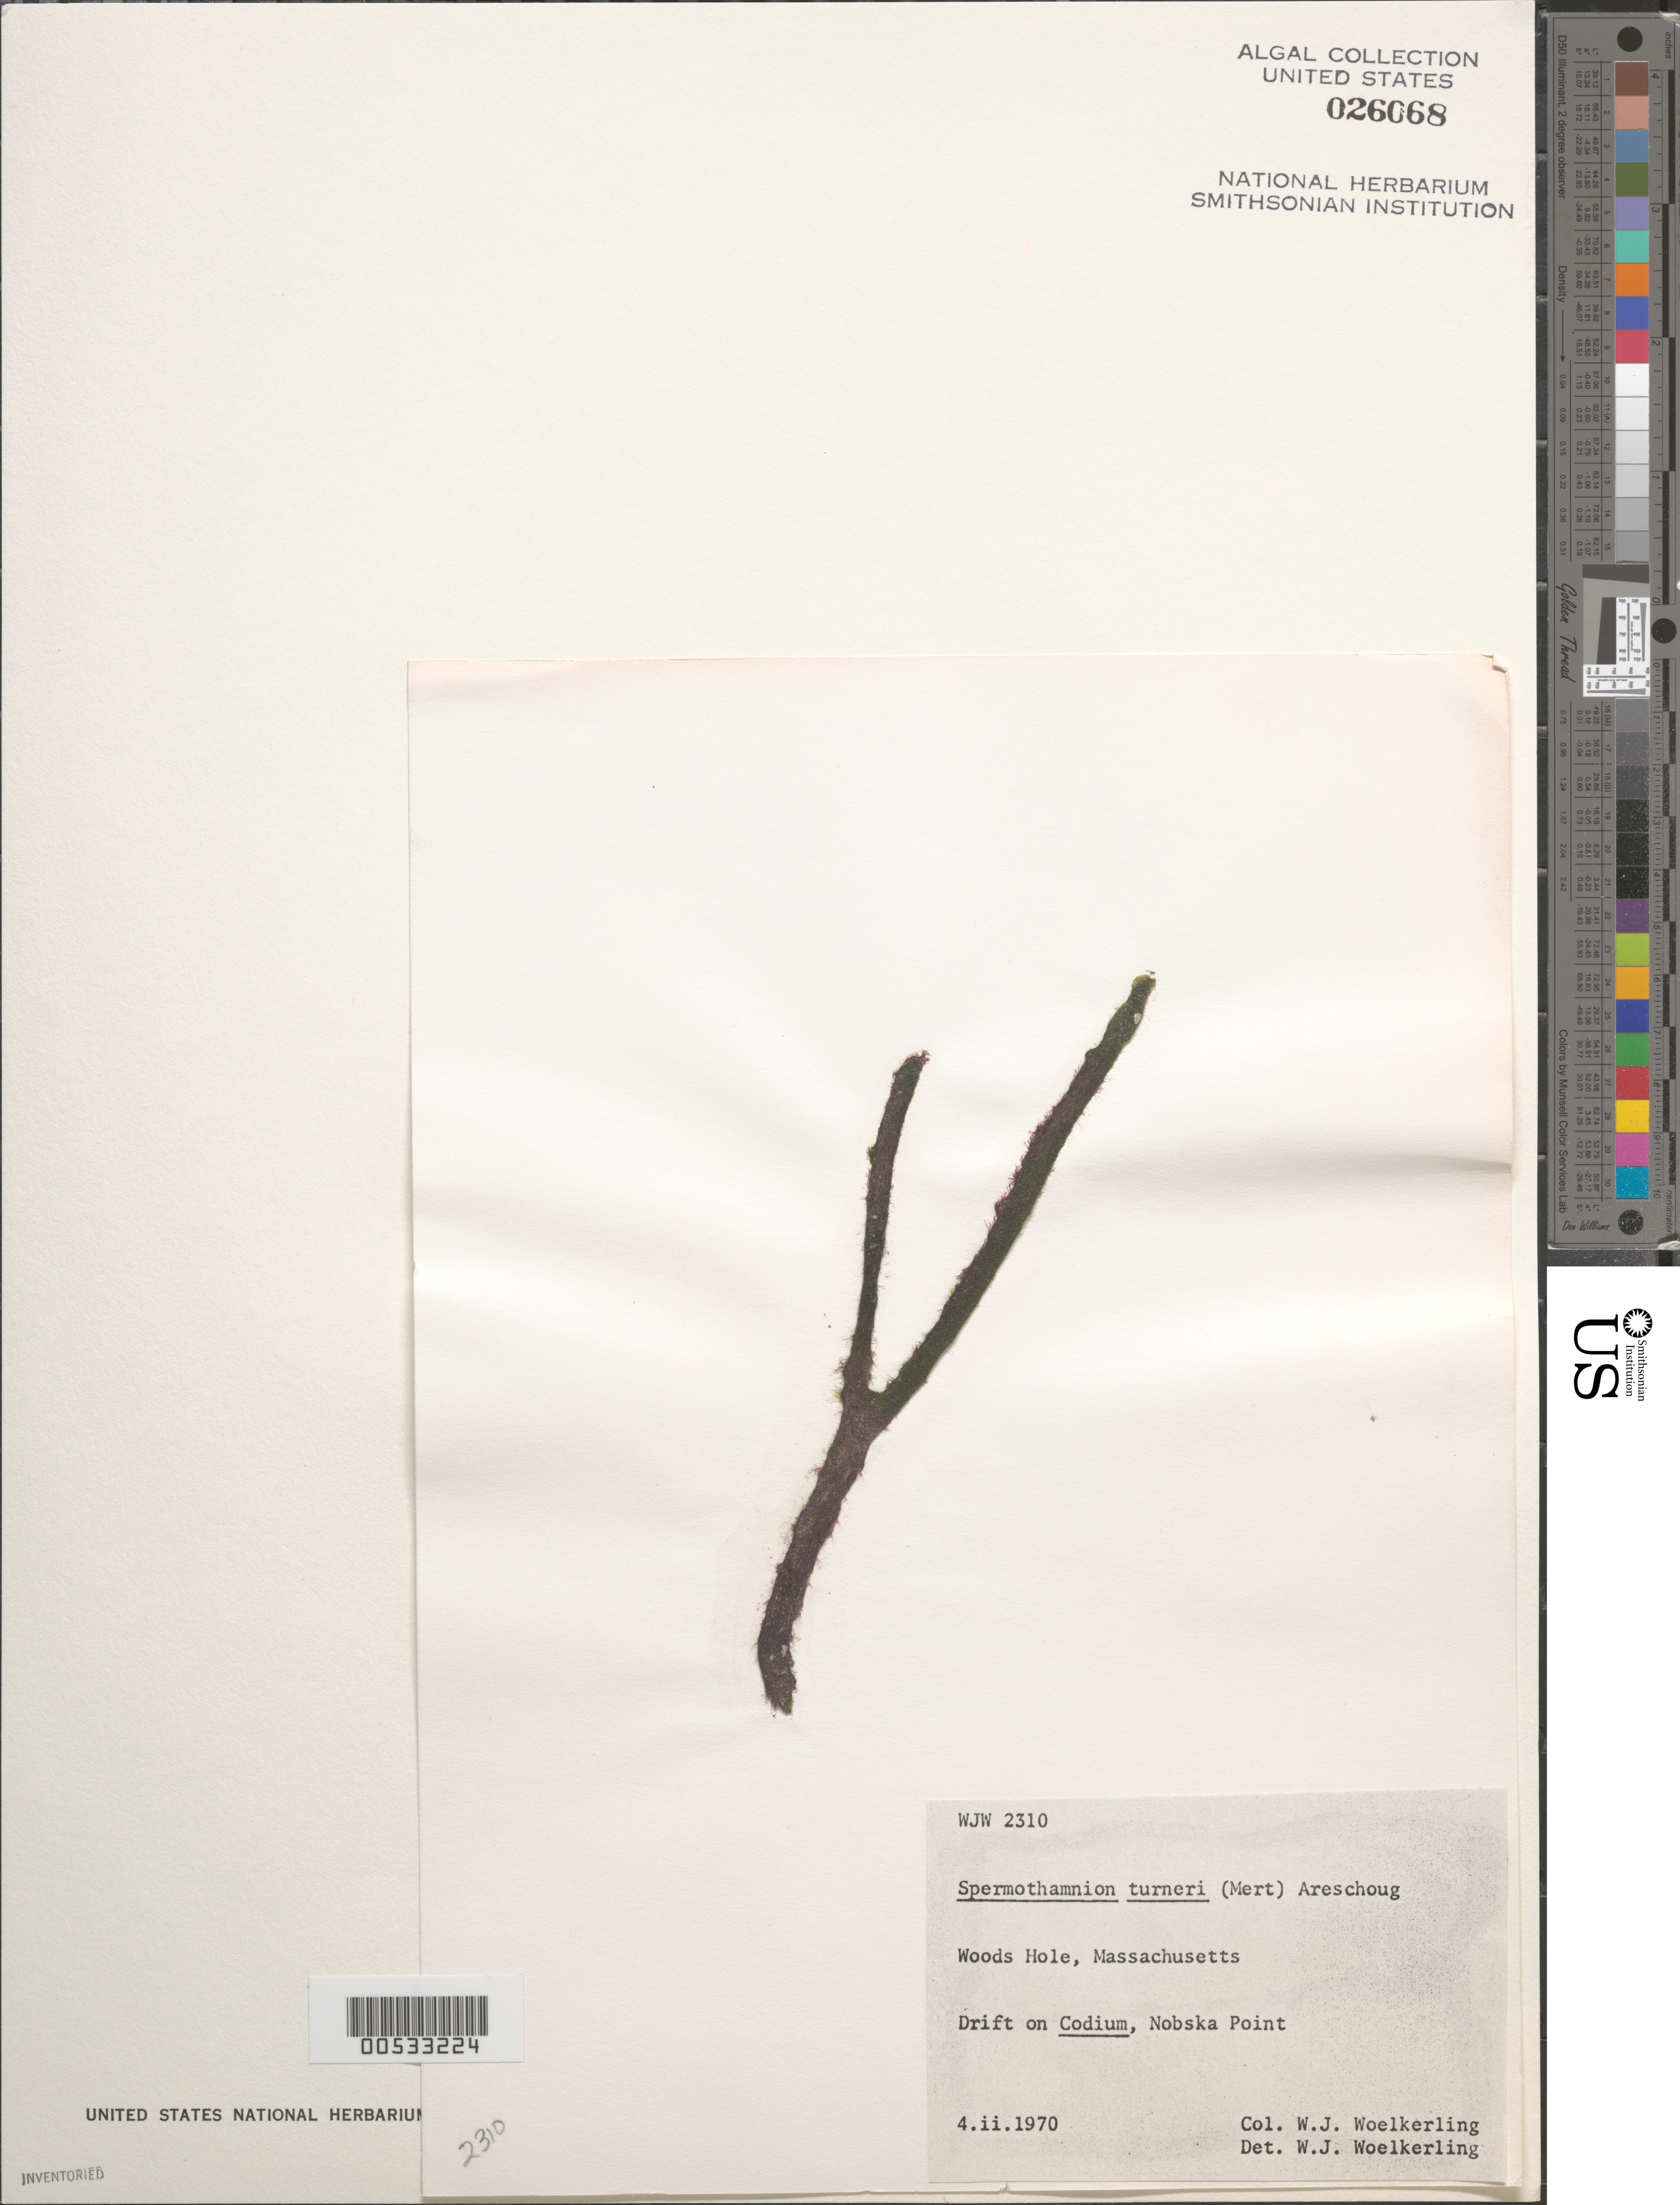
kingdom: Plantae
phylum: Rhodophyta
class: Florideophyceae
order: Ceramiales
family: Ceramiaceae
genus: Scagelothamnion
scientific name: Scagelothamnion turneri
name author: (Mert. ex Roth) A. Athanasiadis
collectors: W. Woelkerling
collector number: WJW 2310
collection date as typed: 04 Feb 1970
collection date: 1970-02-04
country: United States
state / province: Massachusetts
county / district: Barnstable County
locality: Woods Hole, Nobska Point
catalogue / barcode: US 26068